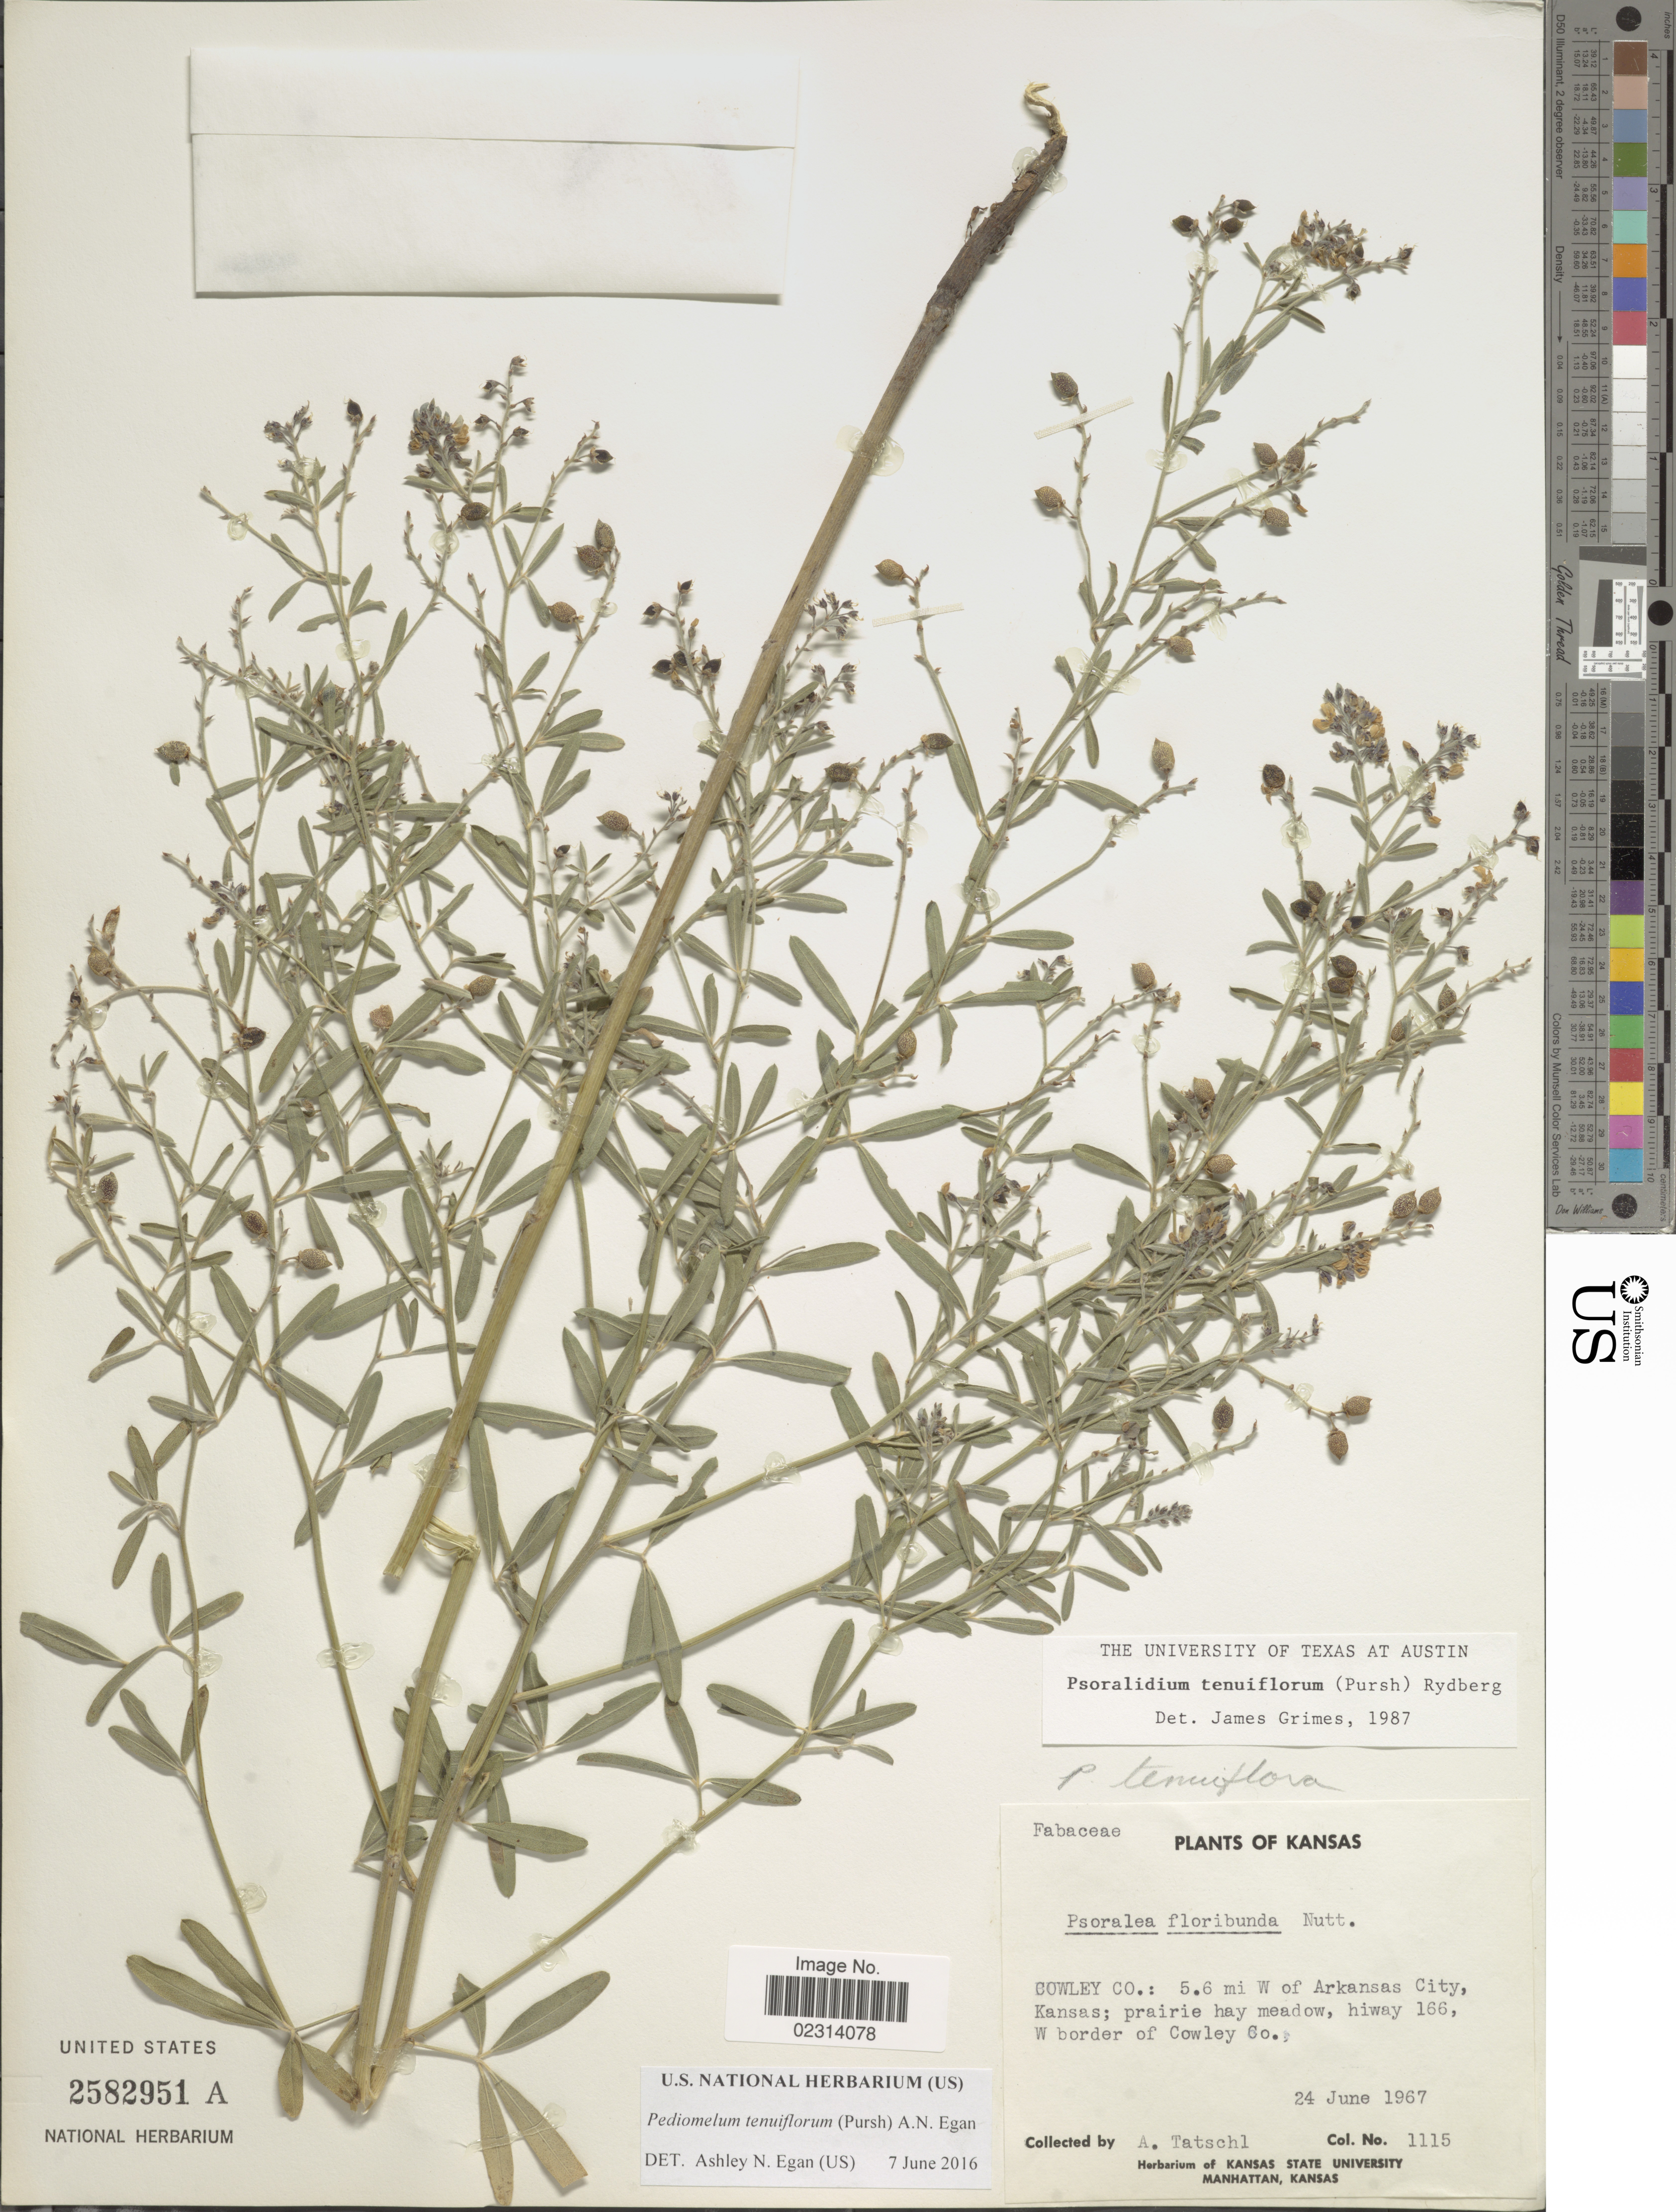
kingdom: Plantae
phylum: Tracheophyta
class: Magnoliopsida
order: Fabales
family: Fabaceae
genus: Psoralidium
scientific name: Psoralidium tenuiflorum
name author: (Pursh) Rydb.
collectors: A. Tatschl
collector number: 1115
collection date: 1967-06-24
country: United States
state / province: Kansas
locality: Cowley Co.: 5.6 mi E of Arkansas City, Kansas, prairie hay meadow, hiway 166, W border of Cowley Co.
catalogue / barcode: US 2582951A